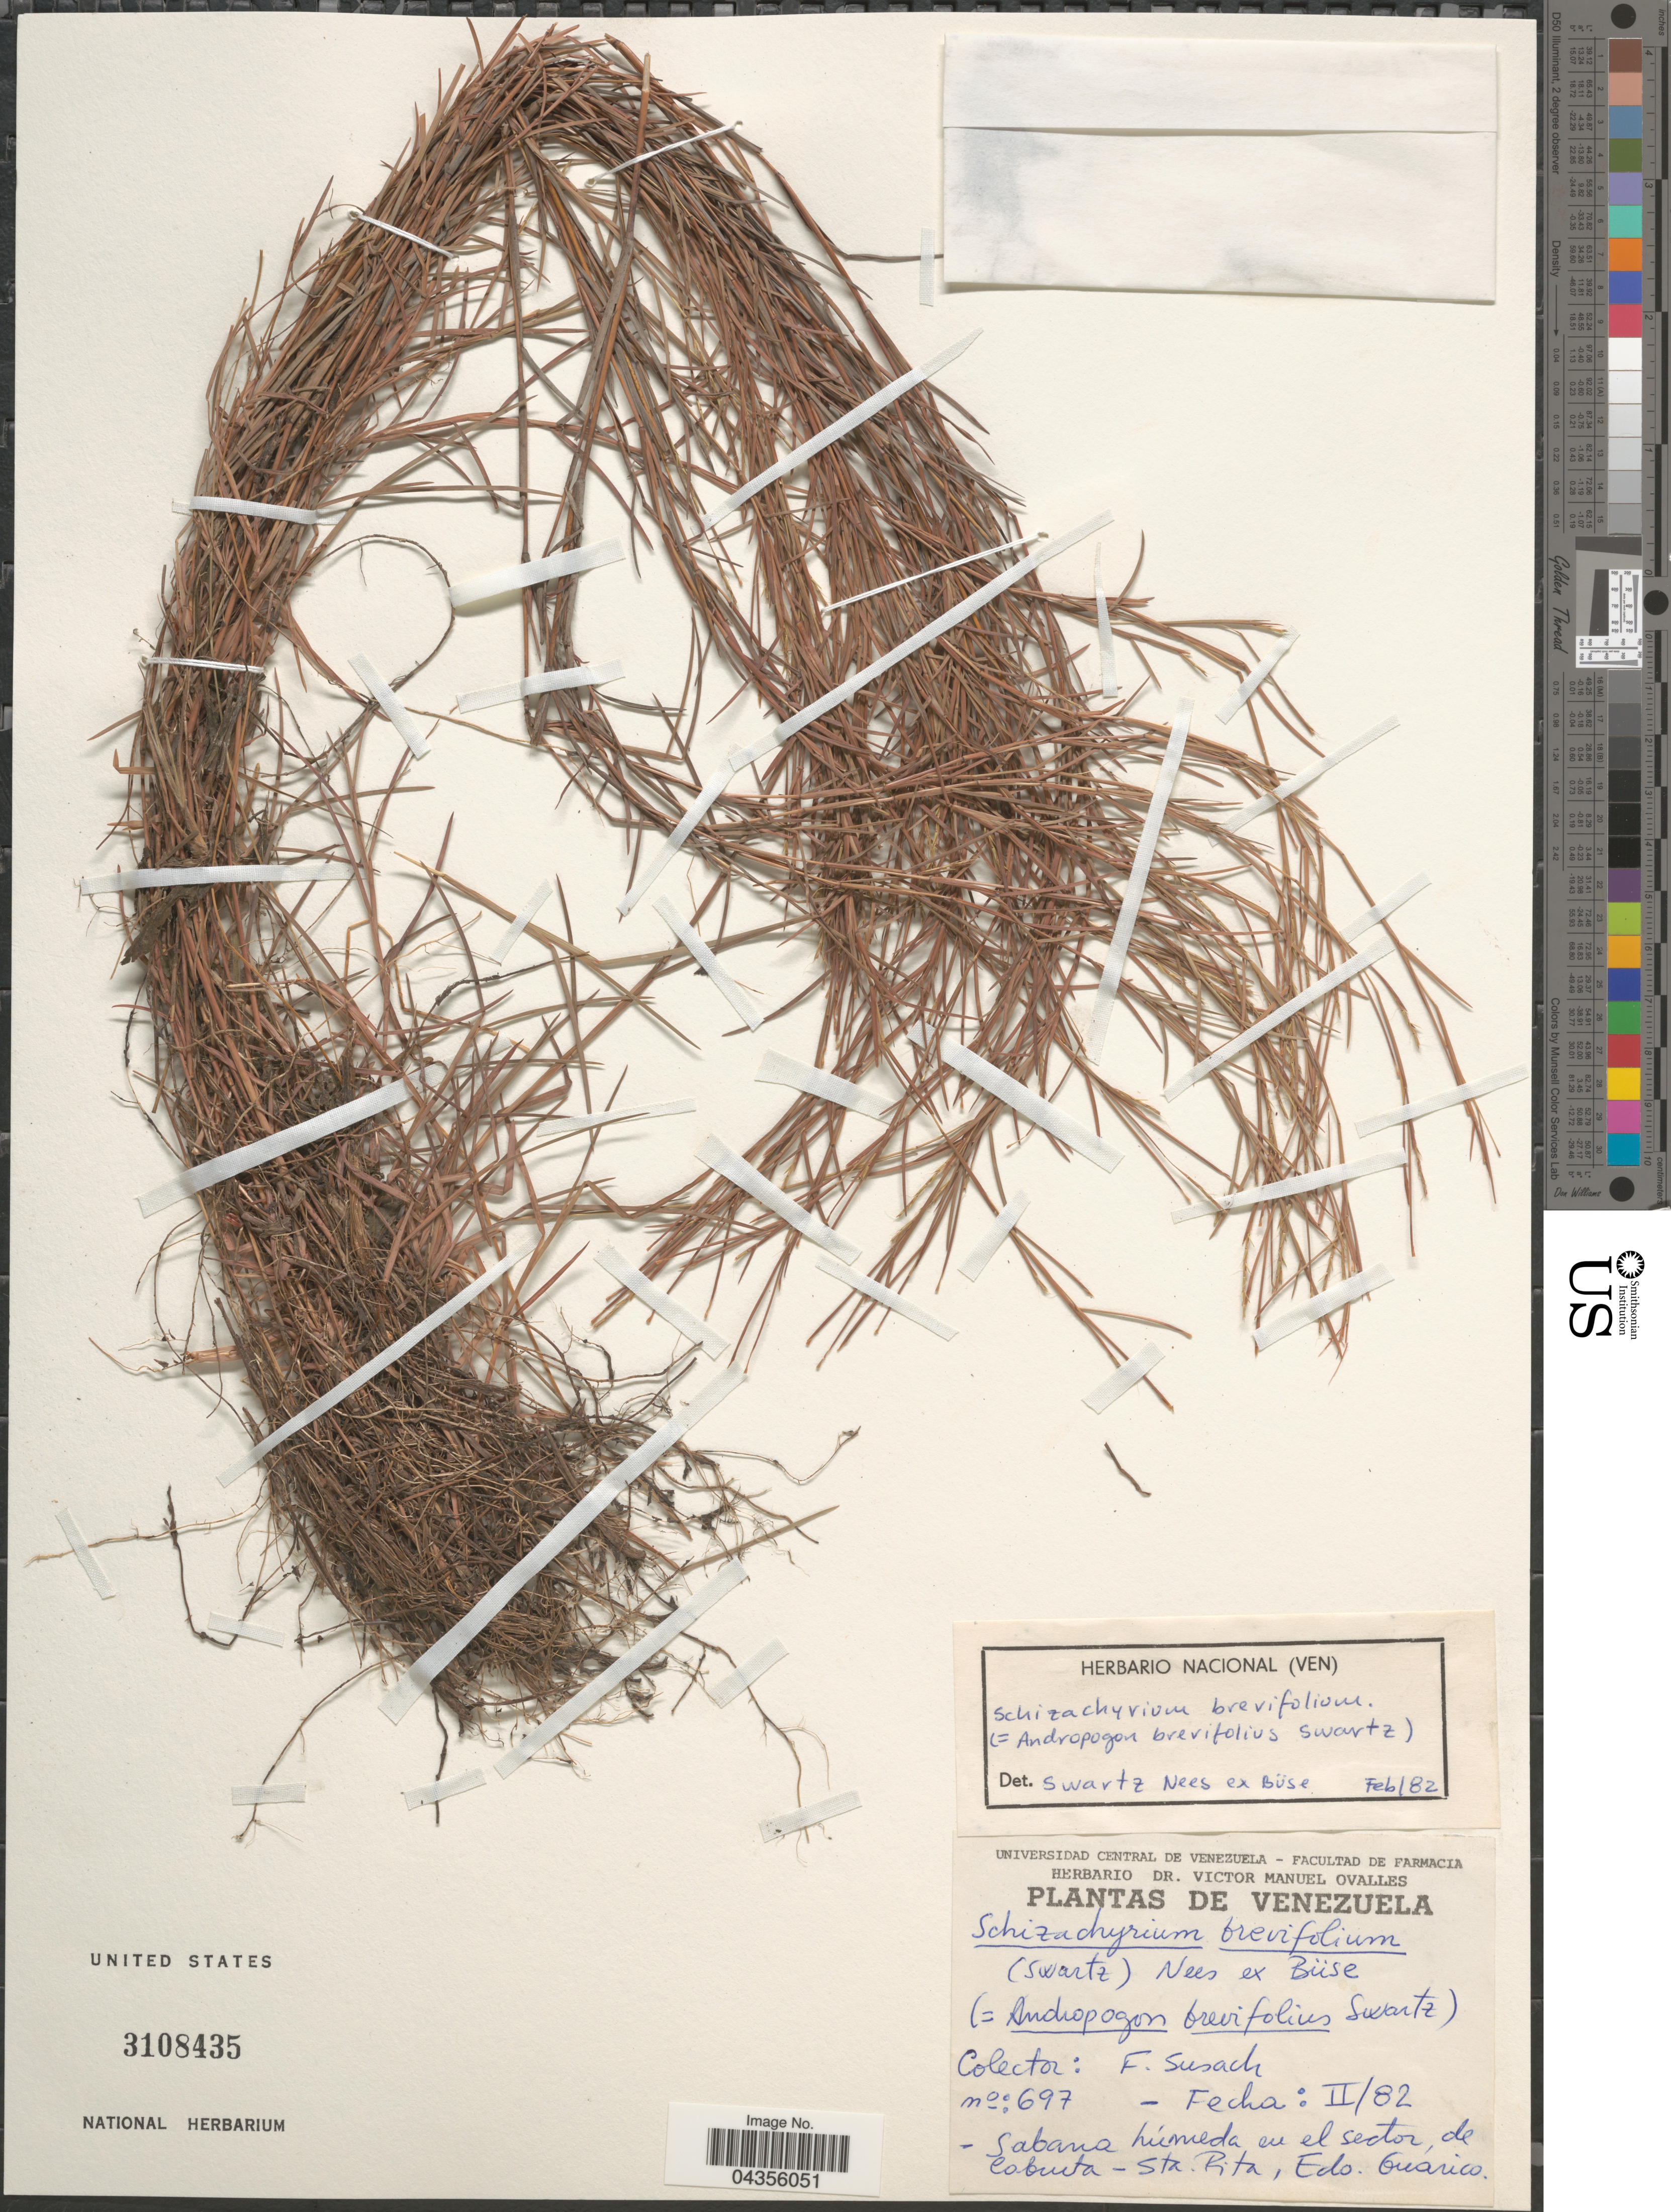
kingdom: Plantae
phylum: Tracheophyta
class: Liliopsida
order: Poales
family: Poaceae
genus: Schizachyrium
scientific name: Schizachyrium brevifolium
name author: (Sw.) Nees ex Büse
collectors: F. Susach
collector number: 697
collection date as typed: Transcribed d/m/y: /2/82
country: Venezuela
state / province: Guarico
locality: Sabana húmeda en el sector de Cabruta - Sta. Rita.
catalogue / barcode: US 3108435